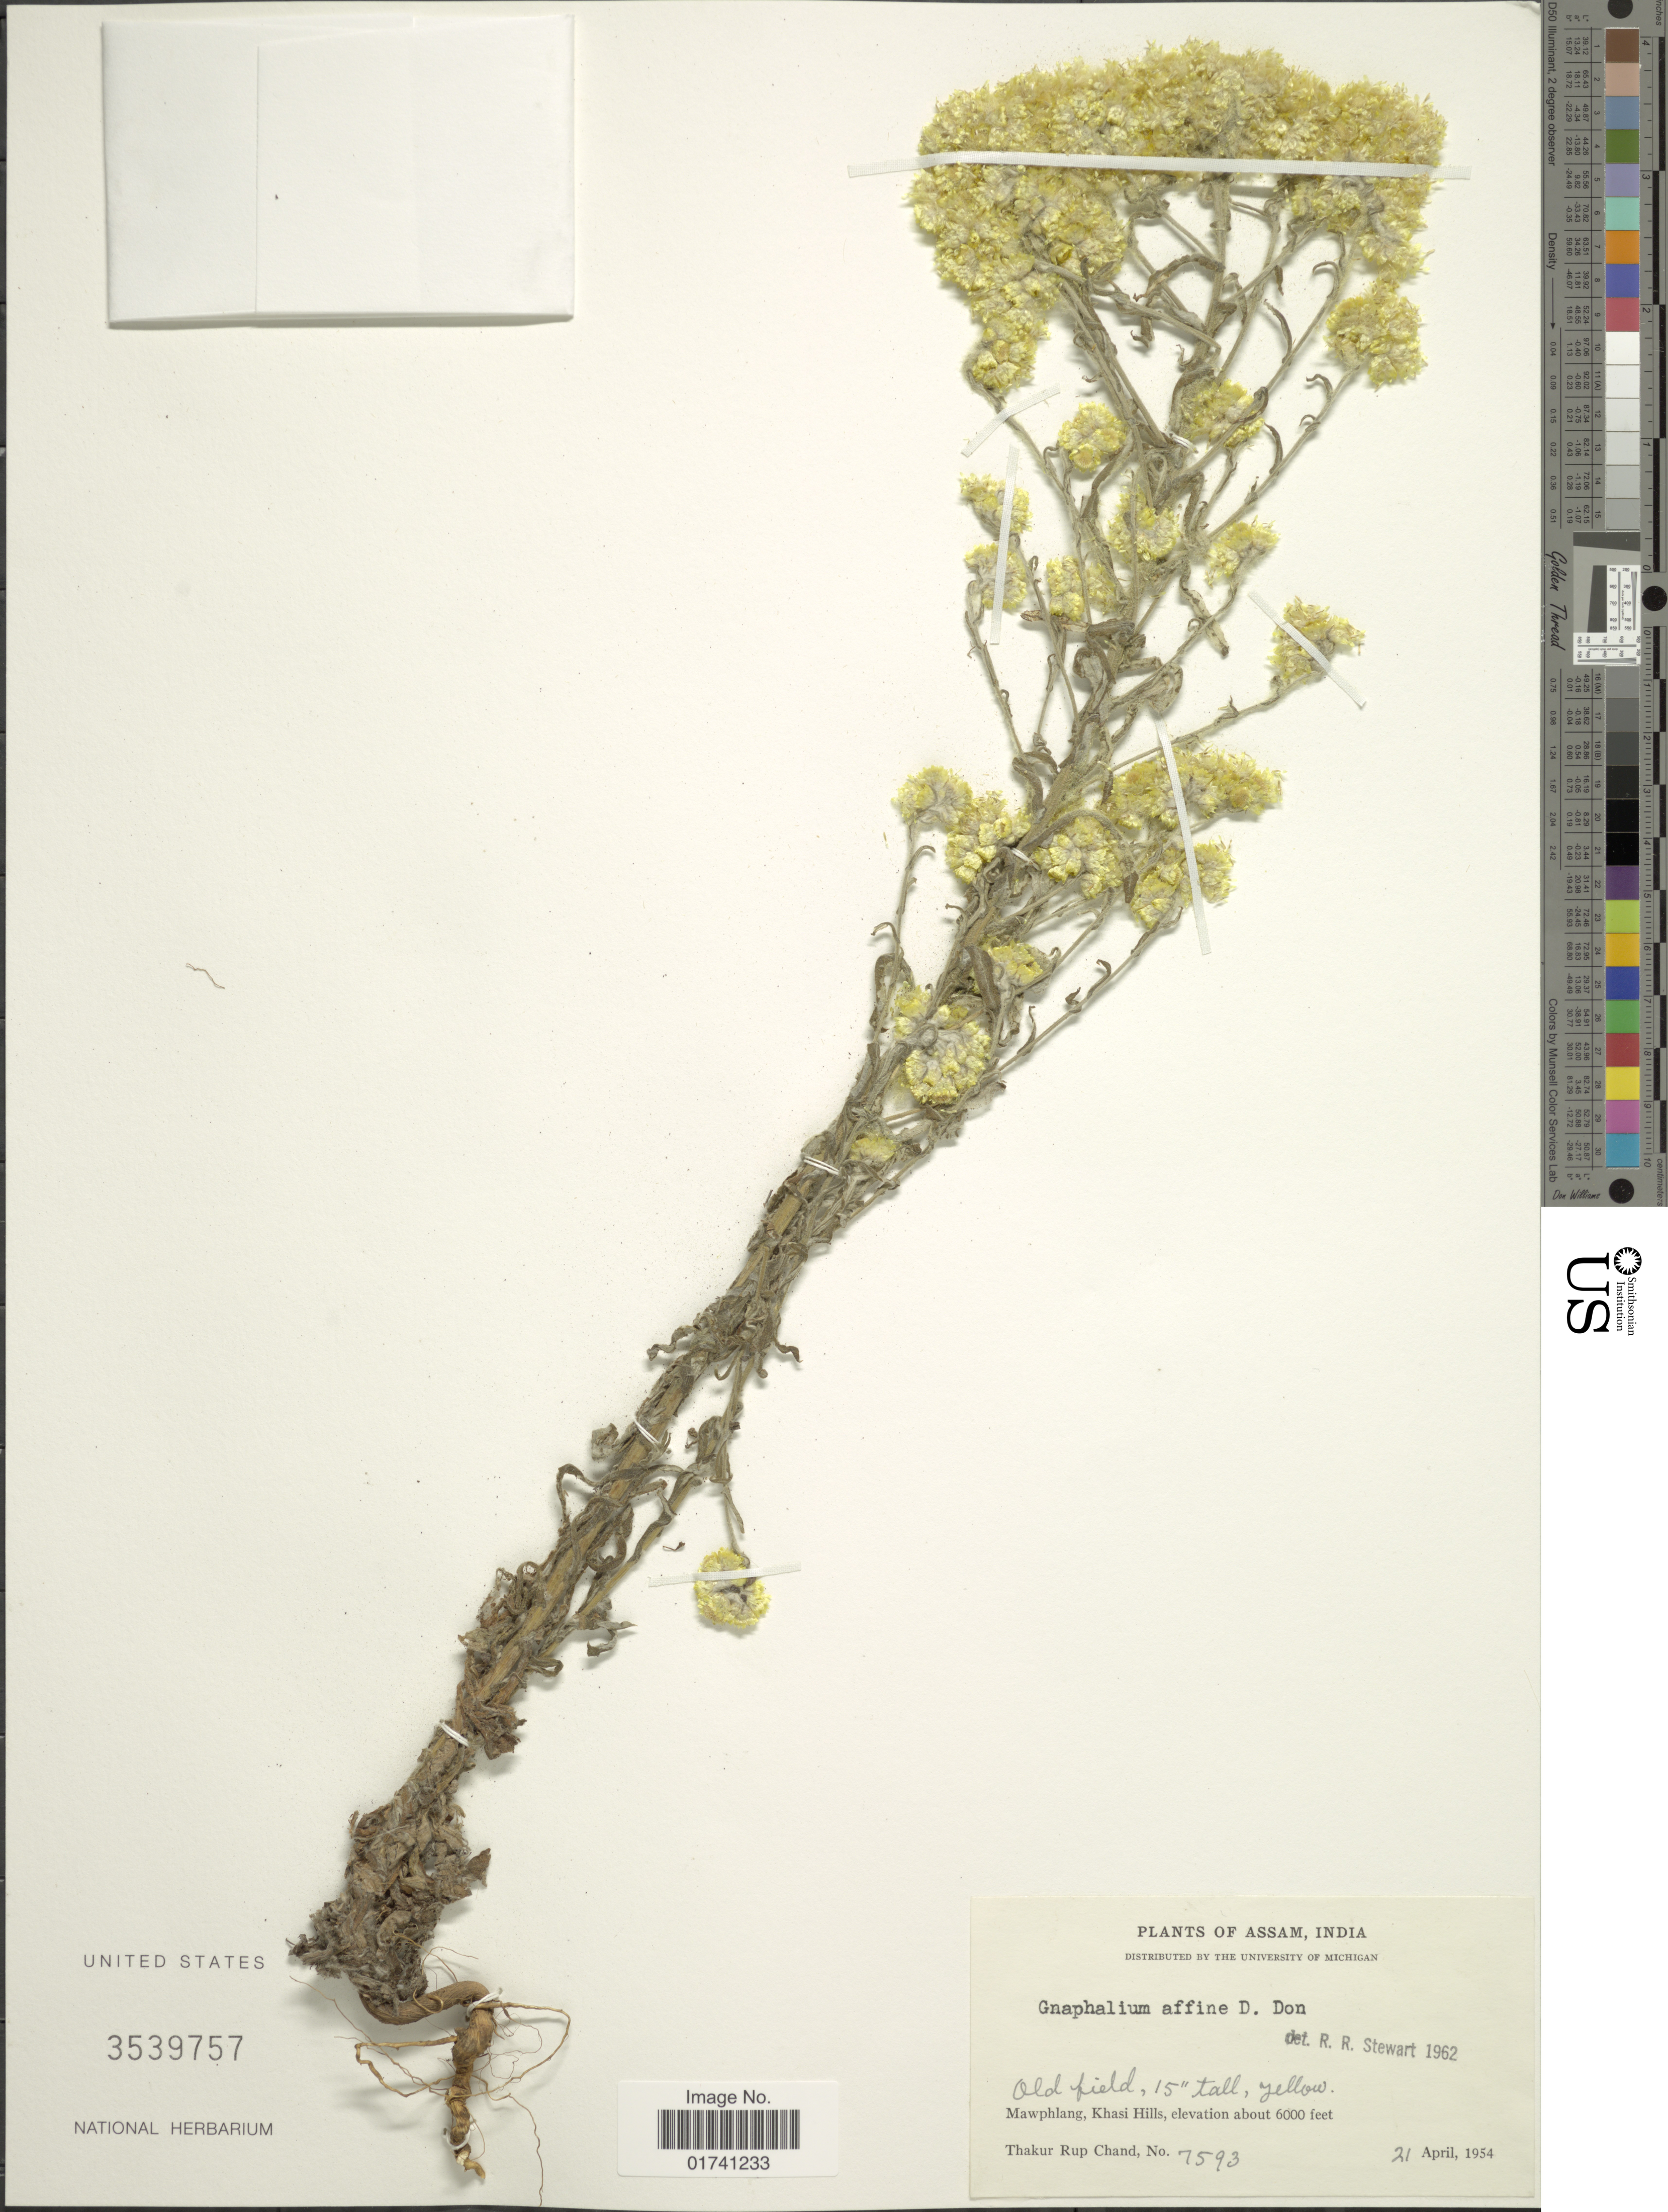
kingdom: Plantae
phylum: Tracheophyta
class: Magnoliopsida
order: Asterales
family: Asteraceae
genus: Laphangium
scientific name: Laphangium affine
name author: (D. Don) Tzvelev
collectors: T. R. Chand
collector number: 7593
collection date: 1954-04-21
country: India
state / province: Meghalaya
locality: Mawphlang, Khasi Hills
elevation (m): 1829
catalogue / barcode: US 3539757